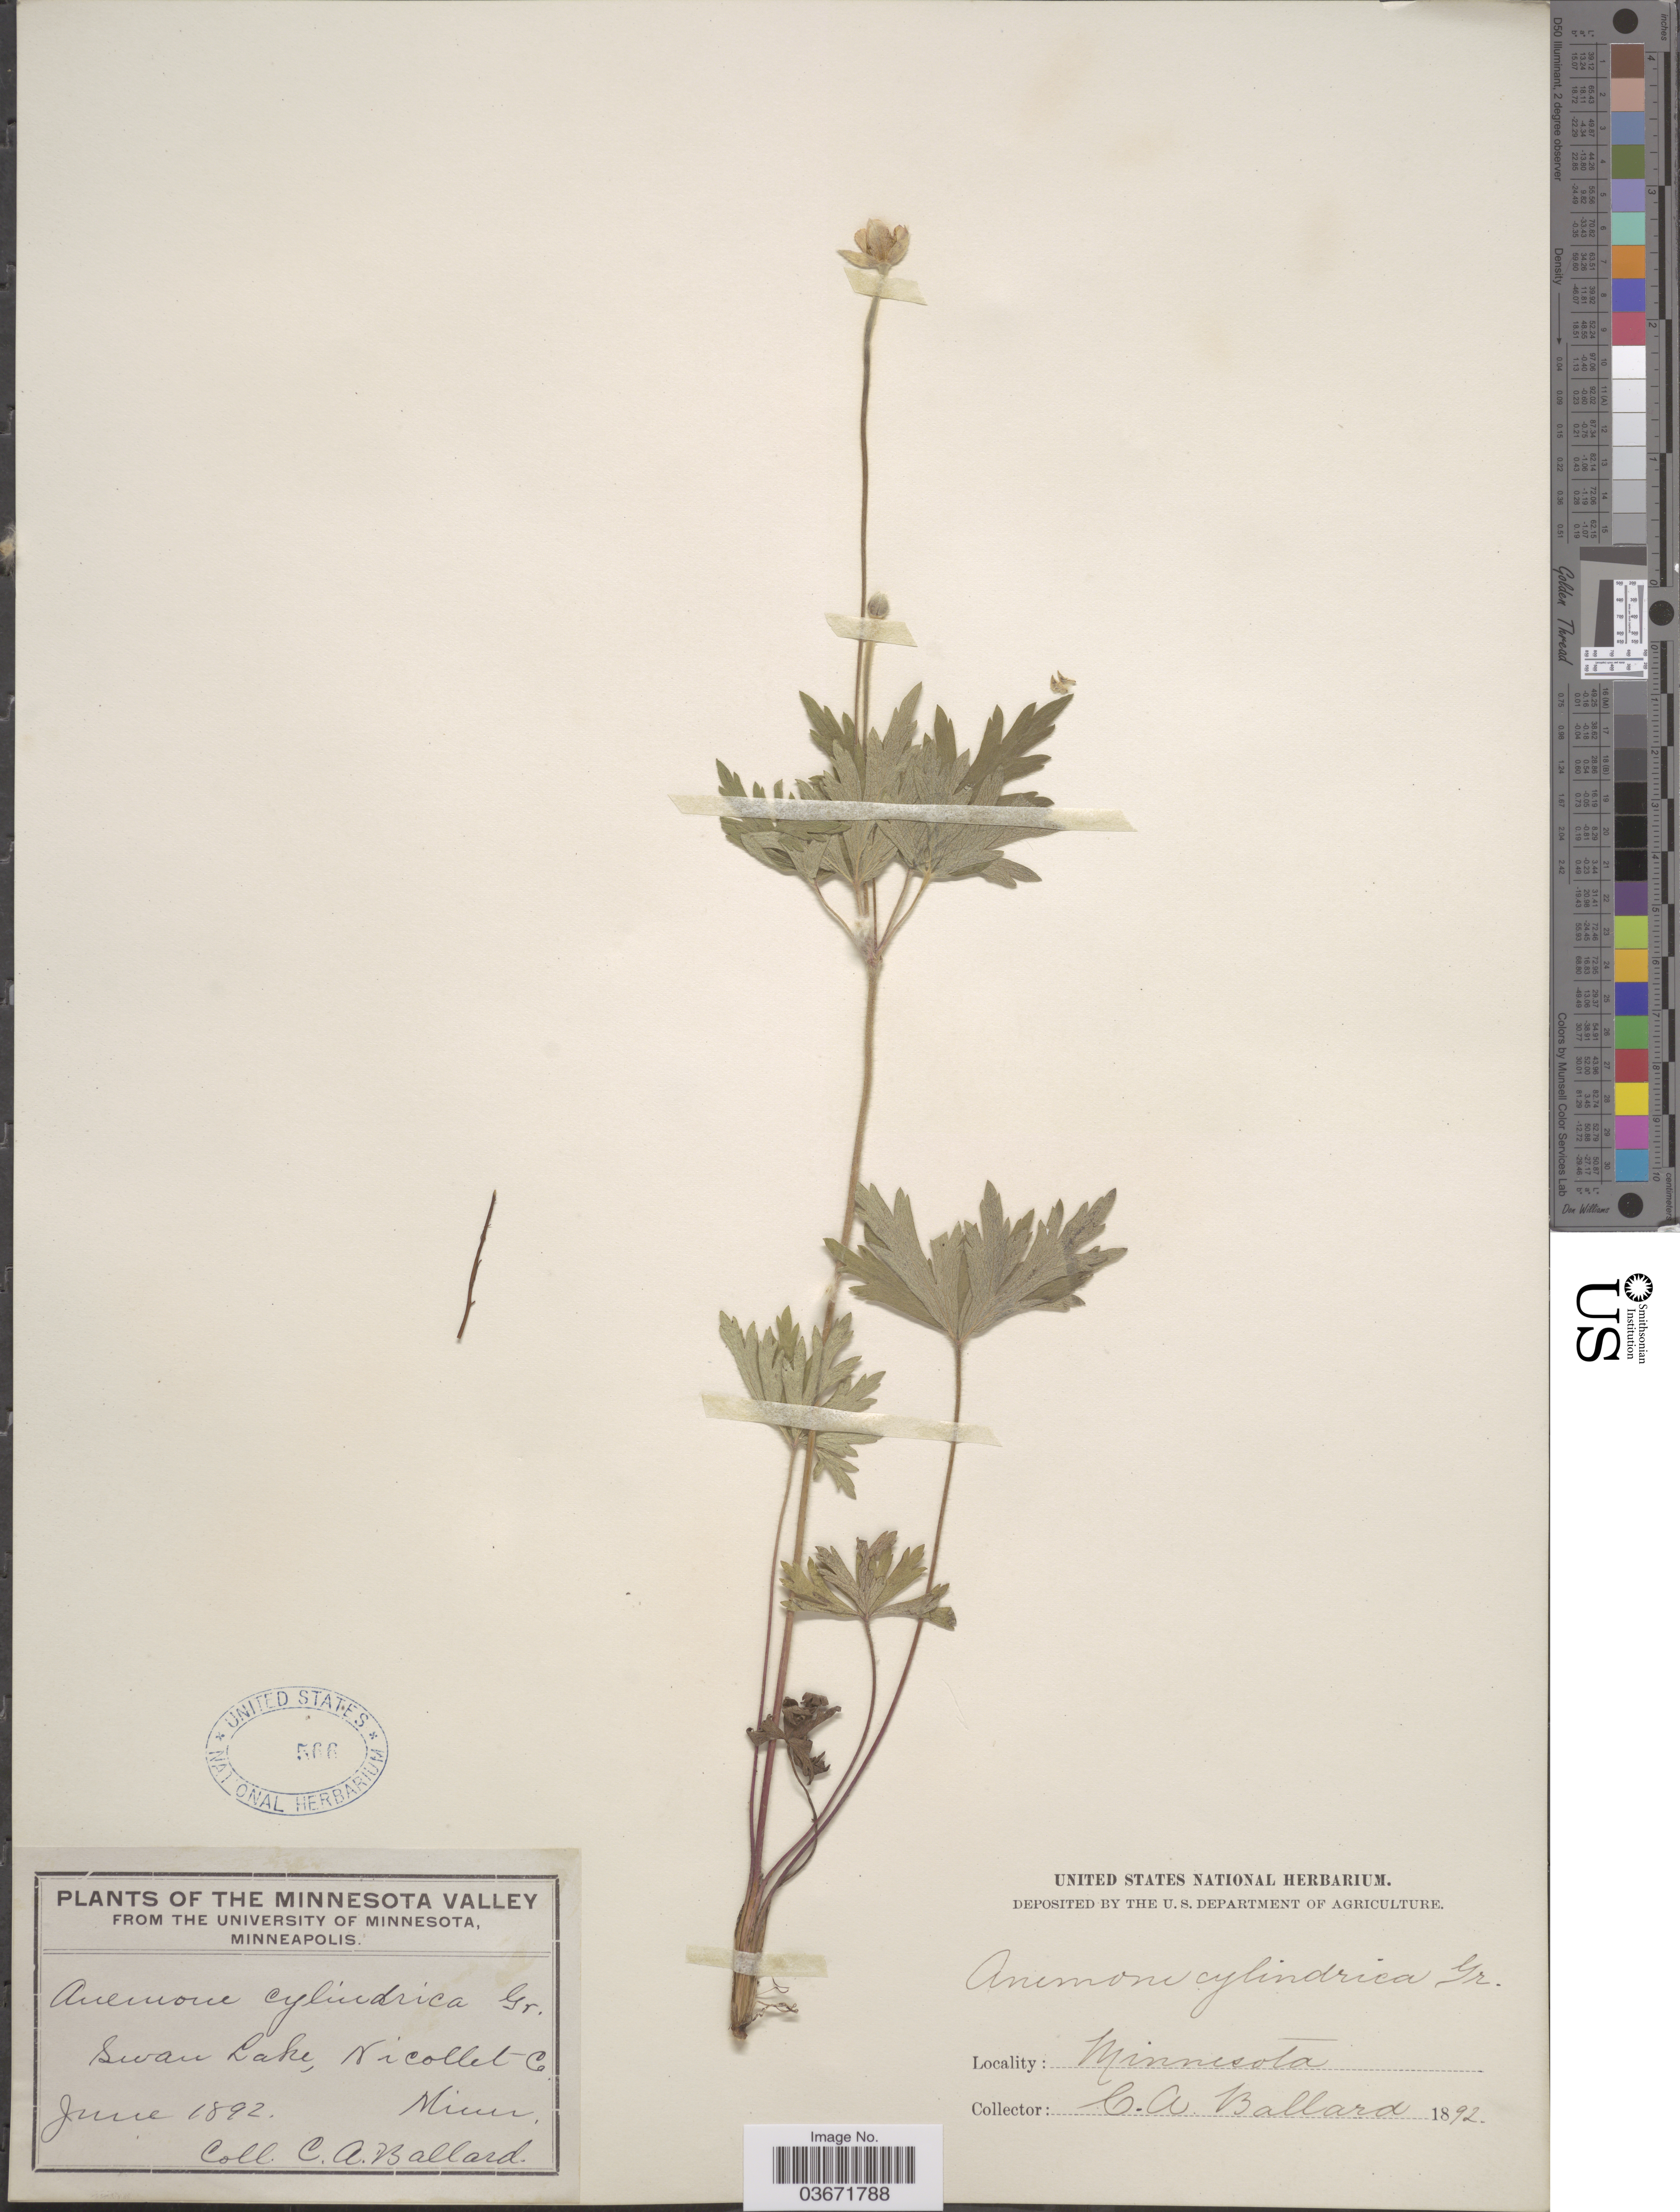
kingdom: Plantae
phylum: Tracheophyta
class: Magnoliopsida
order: Ranunculales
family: Ranunculaceae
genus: Anemone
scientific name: Anemone cylindrica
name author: A. Gray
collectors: C. A. Ballard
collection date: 1892-06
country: United States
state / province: Minnesota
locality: The Minnesota Valley. Swan Lake, Nicollet Co.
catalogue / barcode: US 566